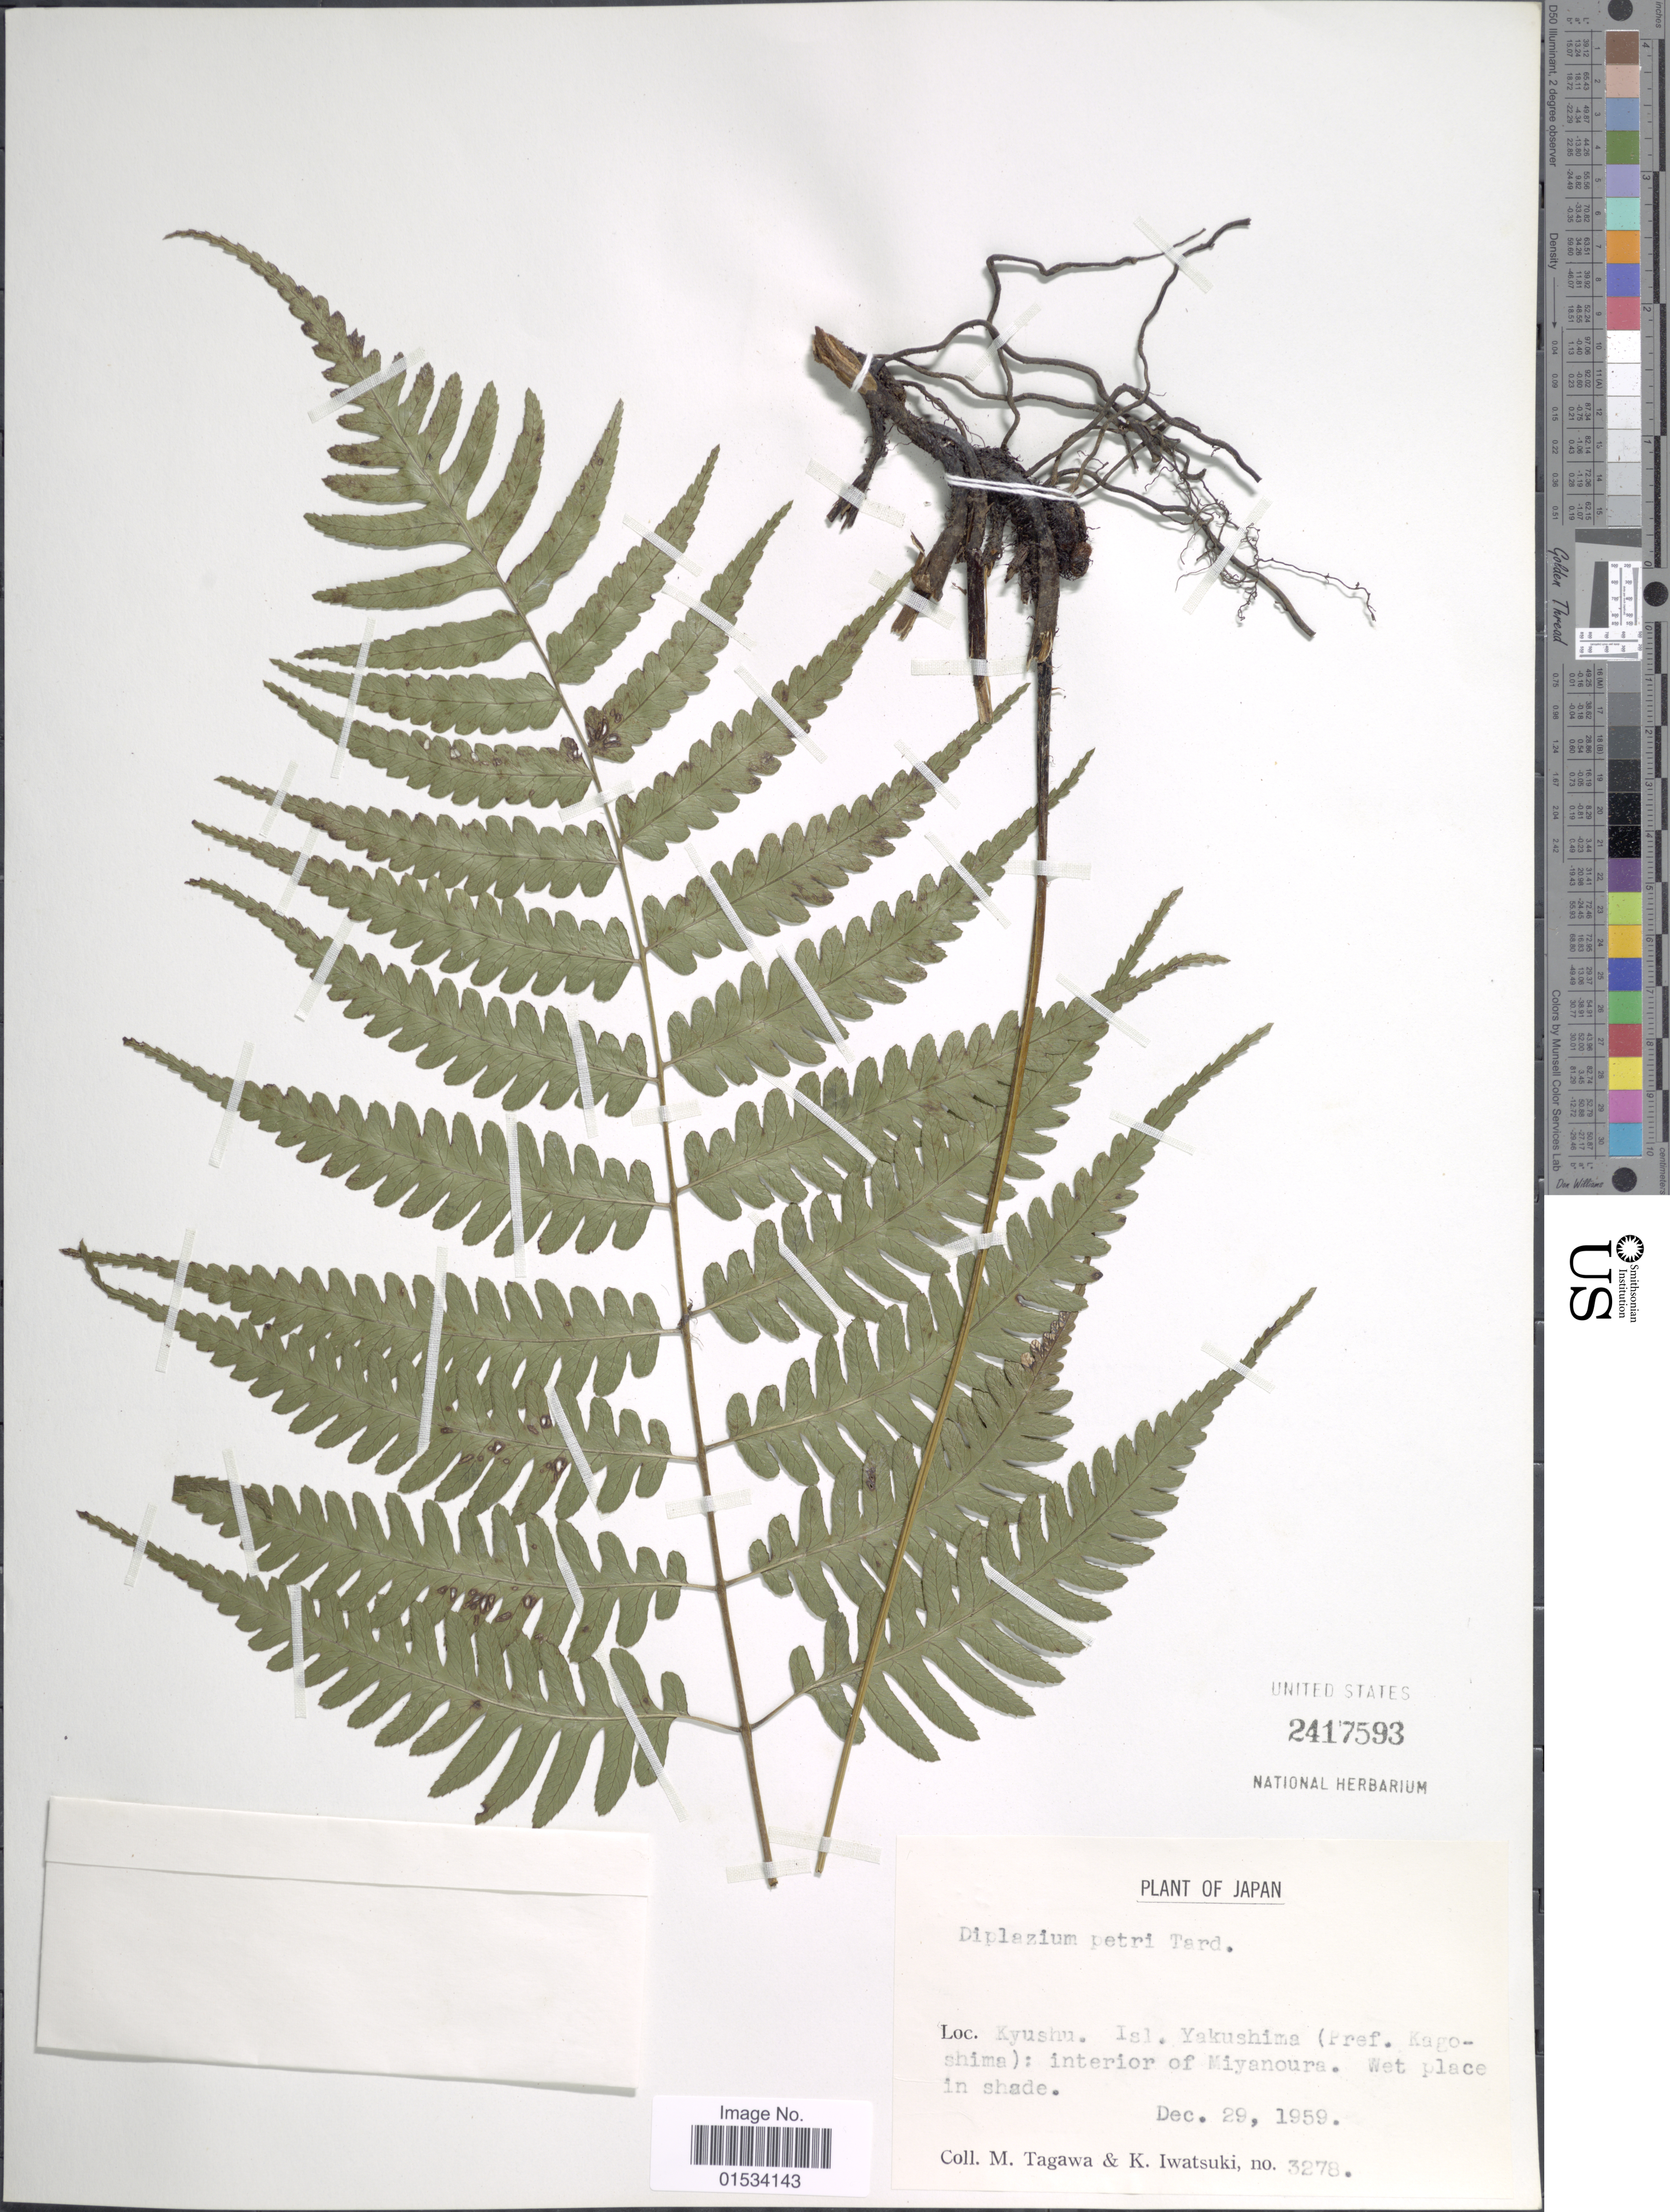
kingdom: Plantae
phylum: Tracheophyta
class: Polypodiopsida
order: Polypodiales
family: Athyriaceae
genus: Diplazium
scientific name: Diplazium petri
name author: Tardieu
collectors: M. Tagawa & K. Iwatsuki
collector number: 3278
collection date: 1959-12-29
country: Japan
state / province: Kagosima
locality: Kyushu. Isl. Yakushima, interior of Miyanoura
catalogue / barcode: US 2417593